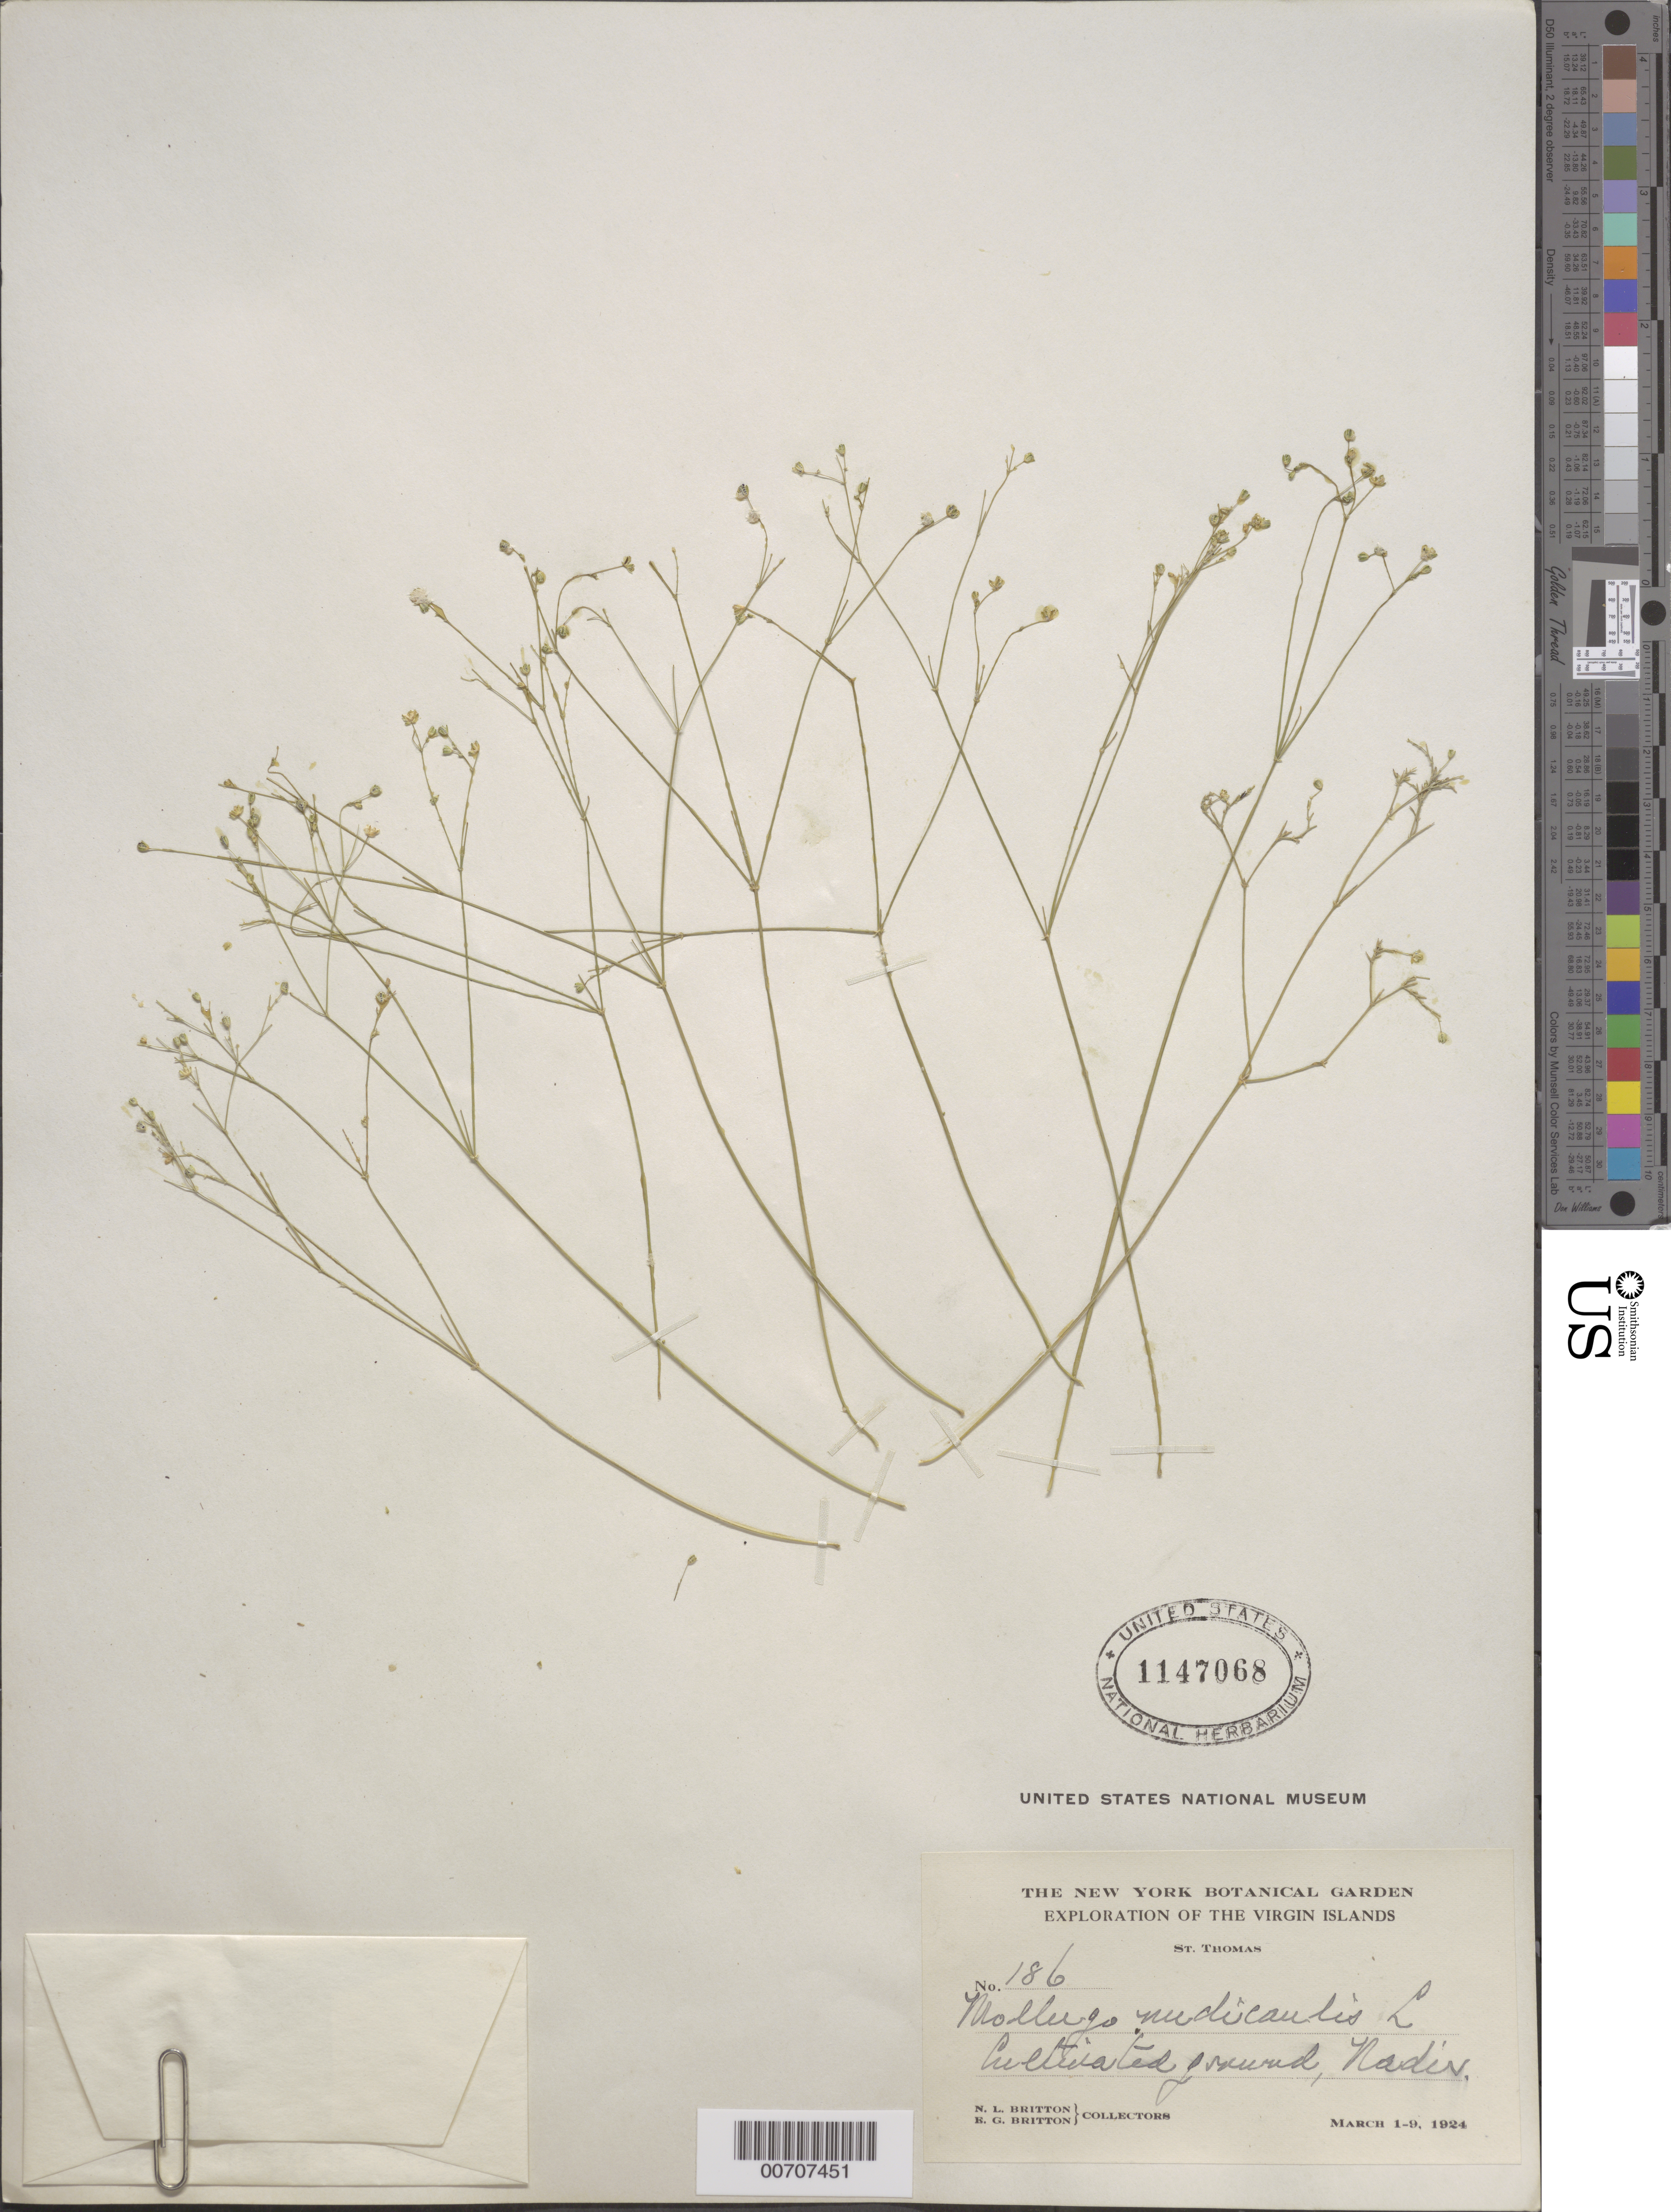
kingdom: Plantae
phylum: Tracheophyta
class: Magnoliopsida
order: Caryophyllales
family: Molluginaceae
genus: Paramollugo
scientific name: Paramollugo spathulata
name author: (Sw.) Sukhor.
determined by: Strong, Mark T., (BOT), Smithsonian Institution - National Museum of Natural History (UNITED STATES)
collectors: N. Britton & E. G. Britton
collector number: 186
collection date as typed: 01 Mar 1924 to 09 Mar 1924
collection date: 1924-03-01/1924-03-09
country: U.S. Virgin Islands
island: St. Thomas Island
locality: Nadiv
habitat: Cultivated ground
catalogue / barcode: US 1147068